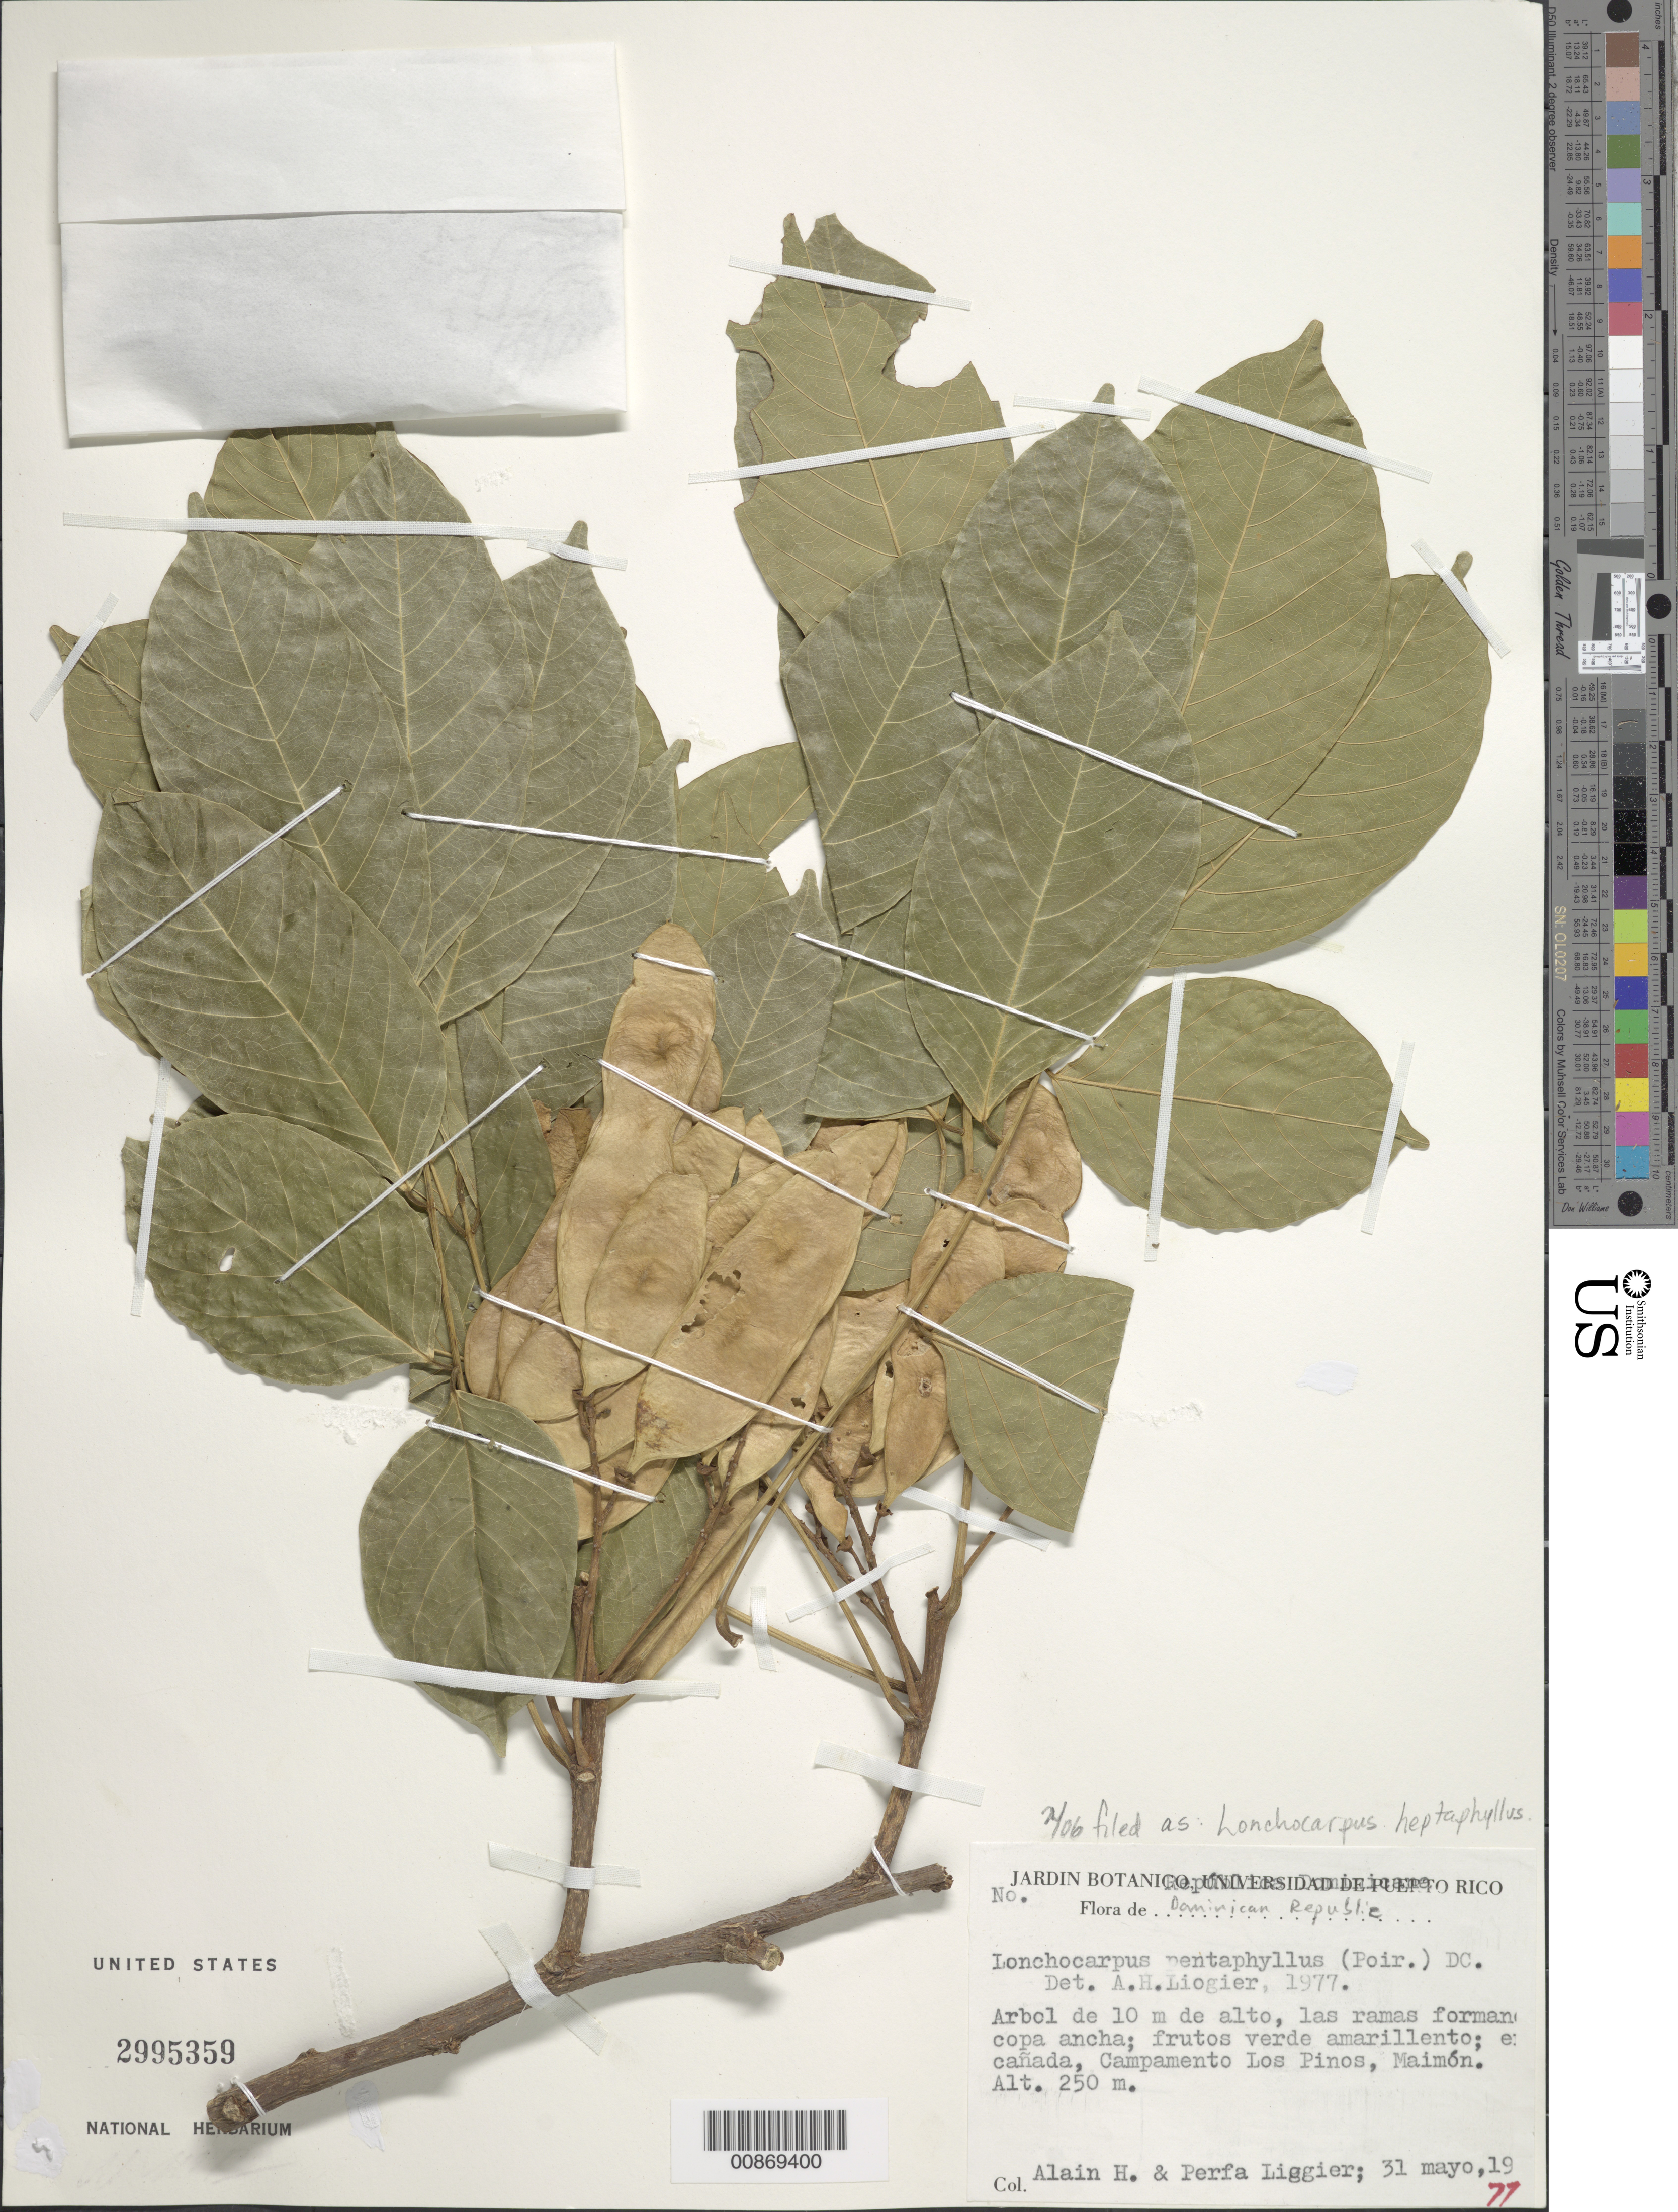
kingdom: Plantae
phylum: Tracheophyta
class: Magnoliopsida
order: Fabales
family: Fabaceae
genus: Lonchocarpus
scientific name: Lonchocarpus heptaphyllus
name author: (Poir.) DC.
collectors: A. H. Liogier & M. P. Liogier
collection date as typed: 31 May 1977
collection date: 1977-05-31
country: Dominican Republic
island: Hispaniola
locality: Campamento Los Pinos, Maimón.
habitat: En cañada.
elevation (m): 250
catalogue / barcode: US 2995359